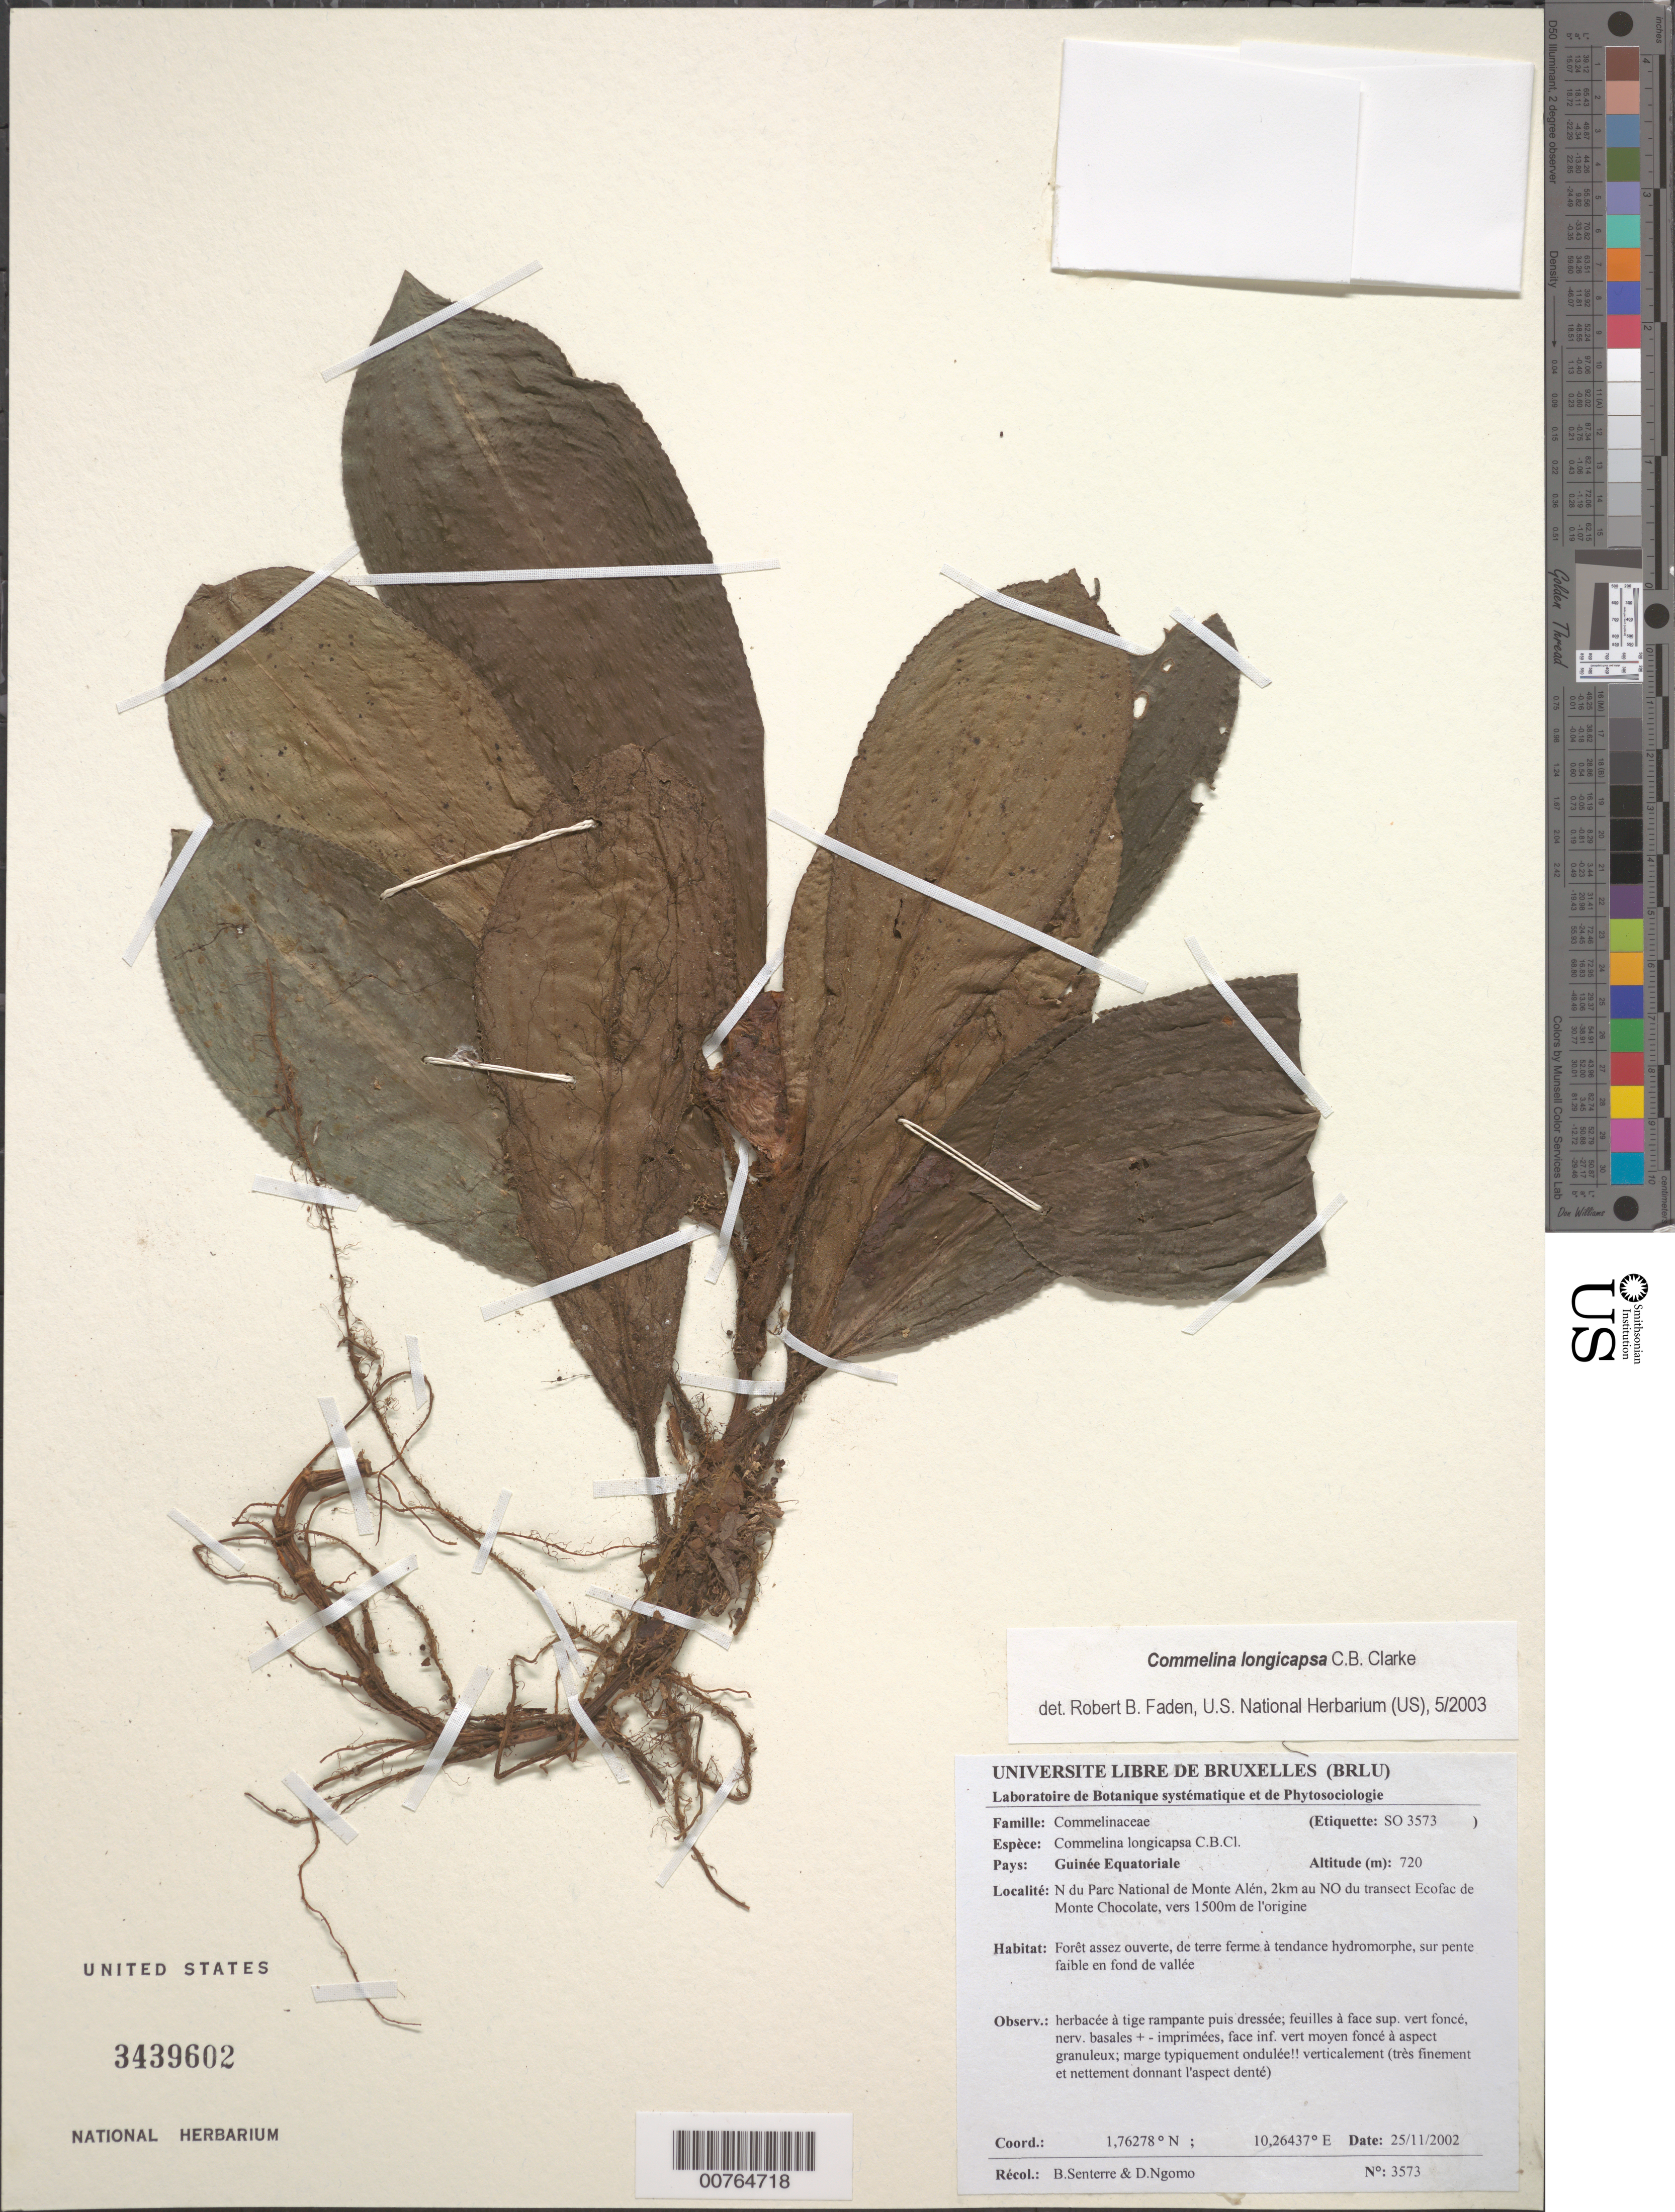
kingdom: Plantae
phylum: Tracheophyta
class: Liliopsida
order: Commelinales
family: Commelinaceae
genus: Commelina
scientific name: Commelina longicapsa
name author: C.B. Clarke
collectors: B. Senterre & D. Ngomo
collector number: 3573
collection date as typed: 25 Nov 2002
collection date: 2002-11-25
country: Equatorial Guinea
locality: N of Parc National de Monte Alen, NO du transect Ecofac de Monte Chocolate.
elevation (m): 720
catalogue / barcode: US 3439602